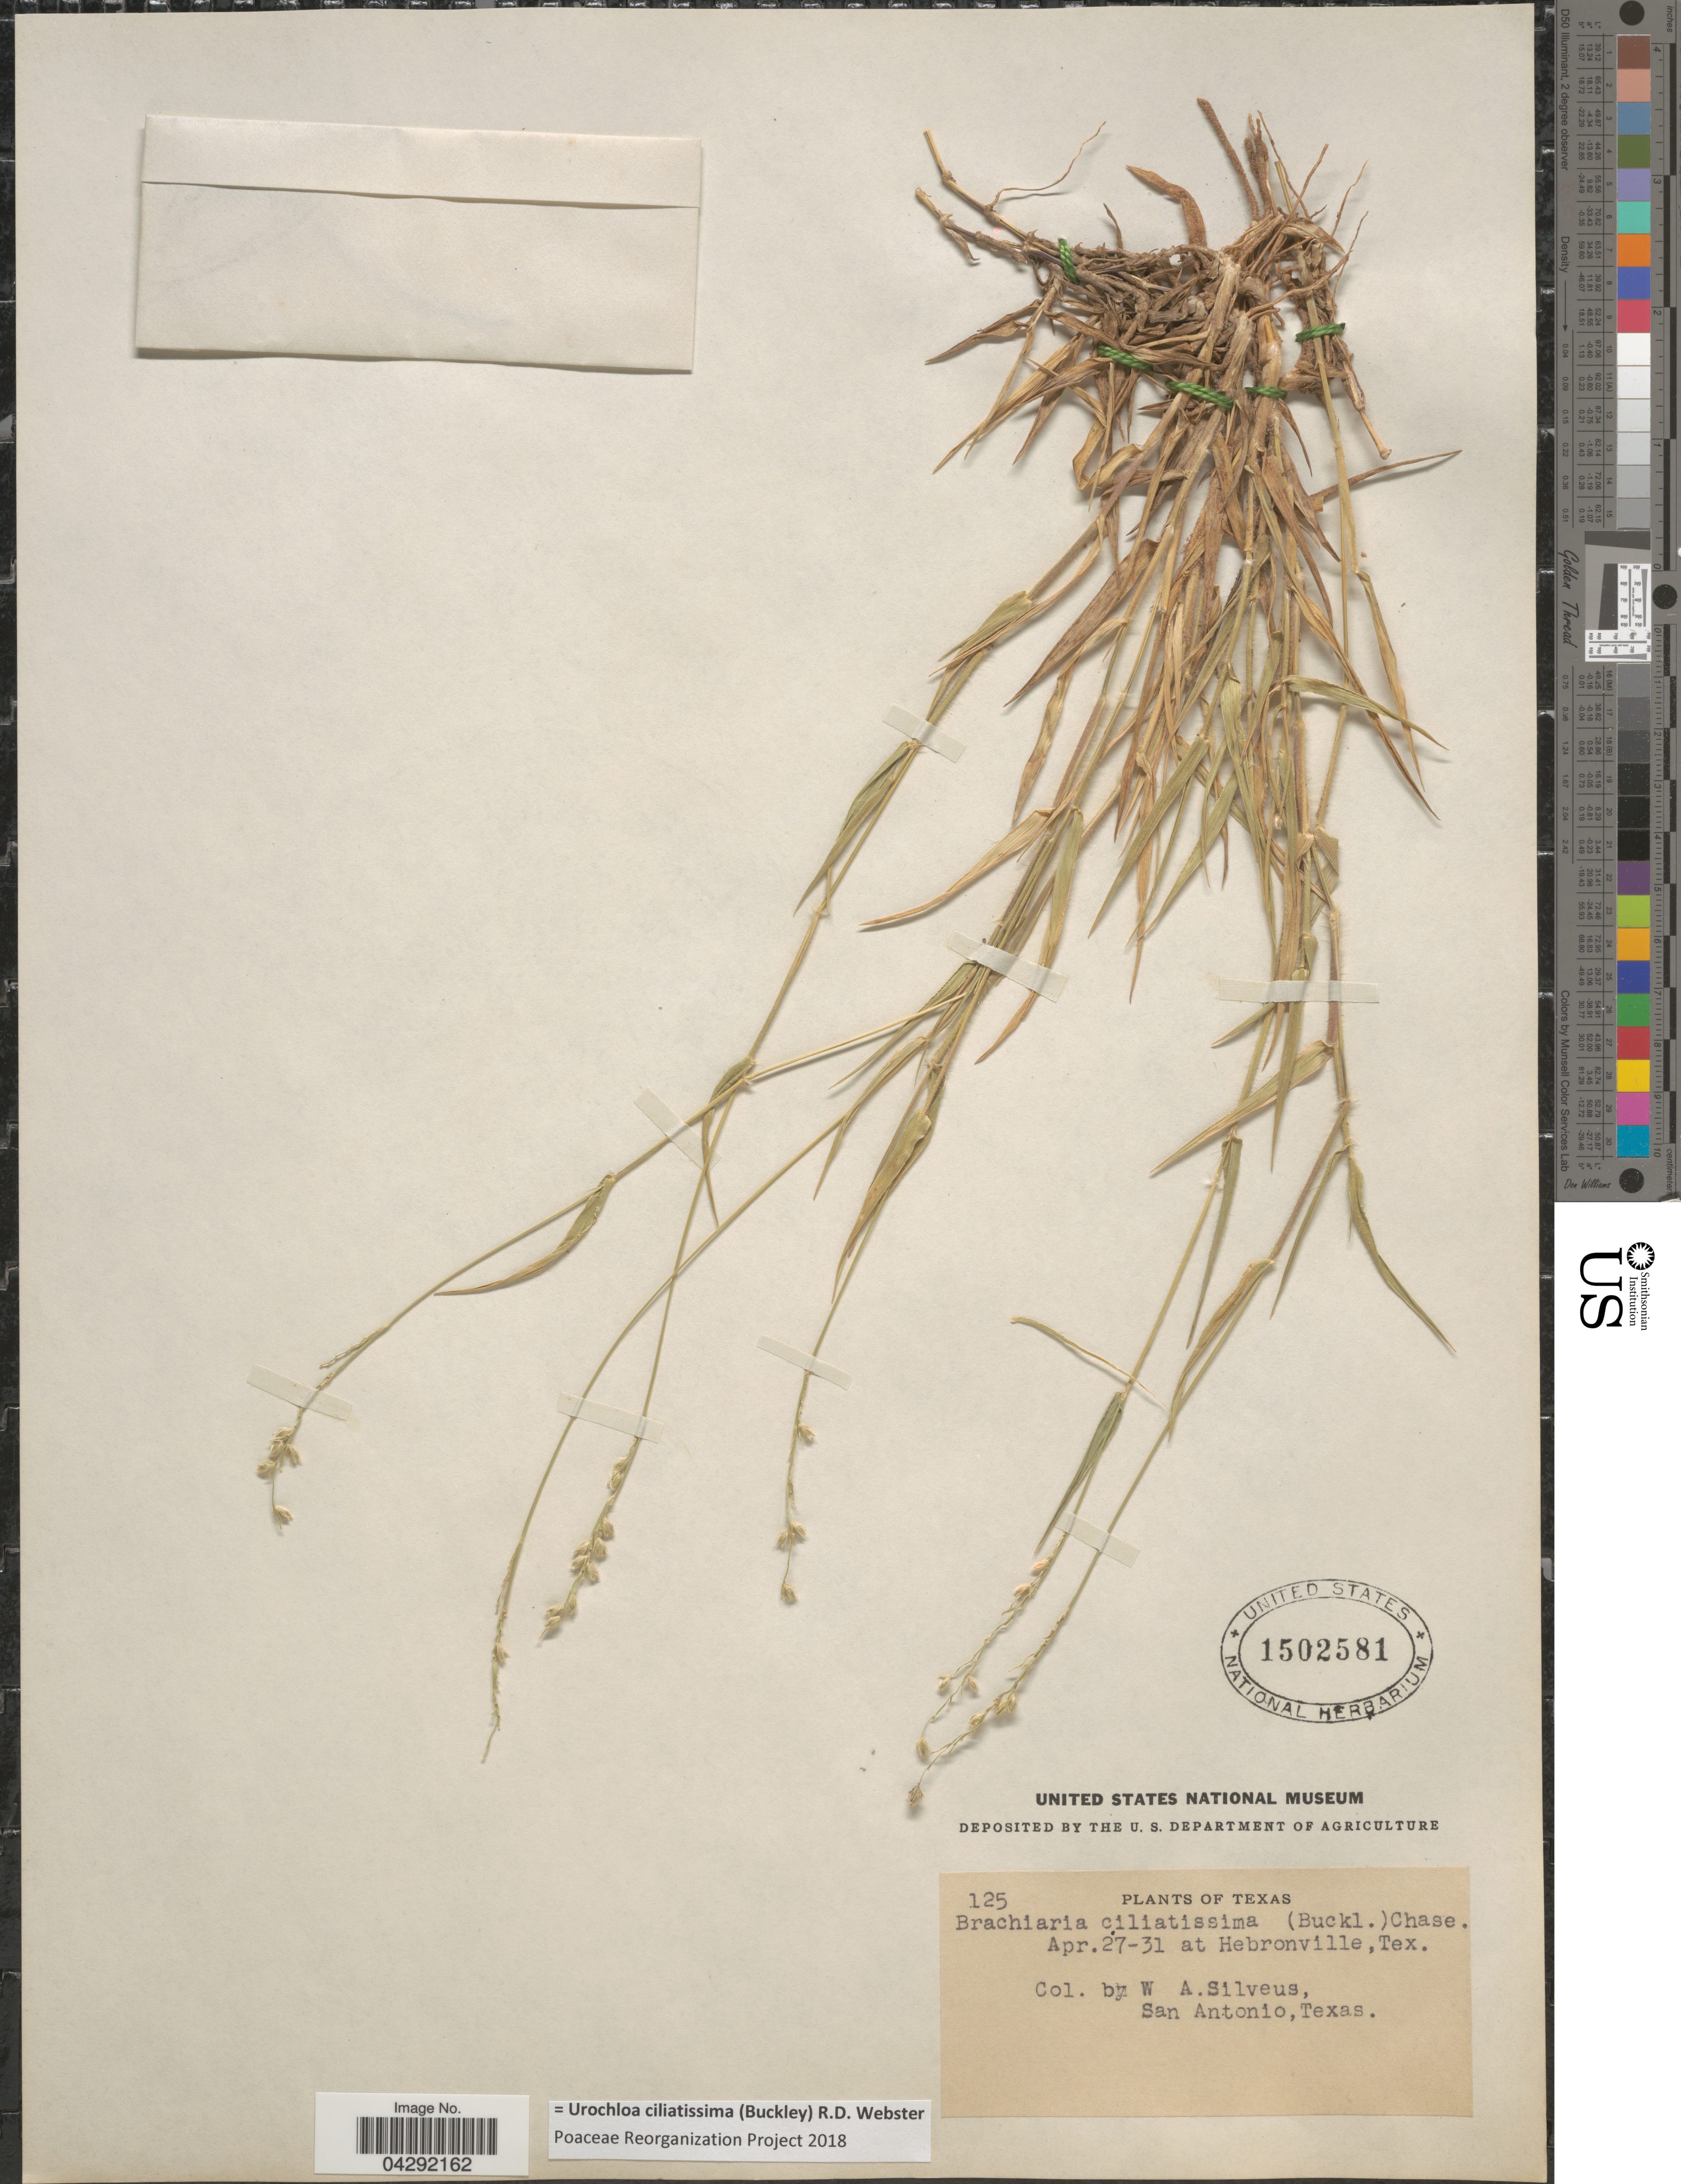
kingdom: Plantae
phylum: Tracheophyta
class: Liliopsida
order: Poales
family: Poaceae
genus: Urochloa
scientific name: Urochloa ciliatissima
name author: (Buckley) R.D. Webster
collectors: W. Silveus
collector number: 125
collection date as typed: Transcribed d/m/y: 27/4/31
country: United States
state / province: Texas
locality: Hebronville.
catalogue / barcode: US 1502581